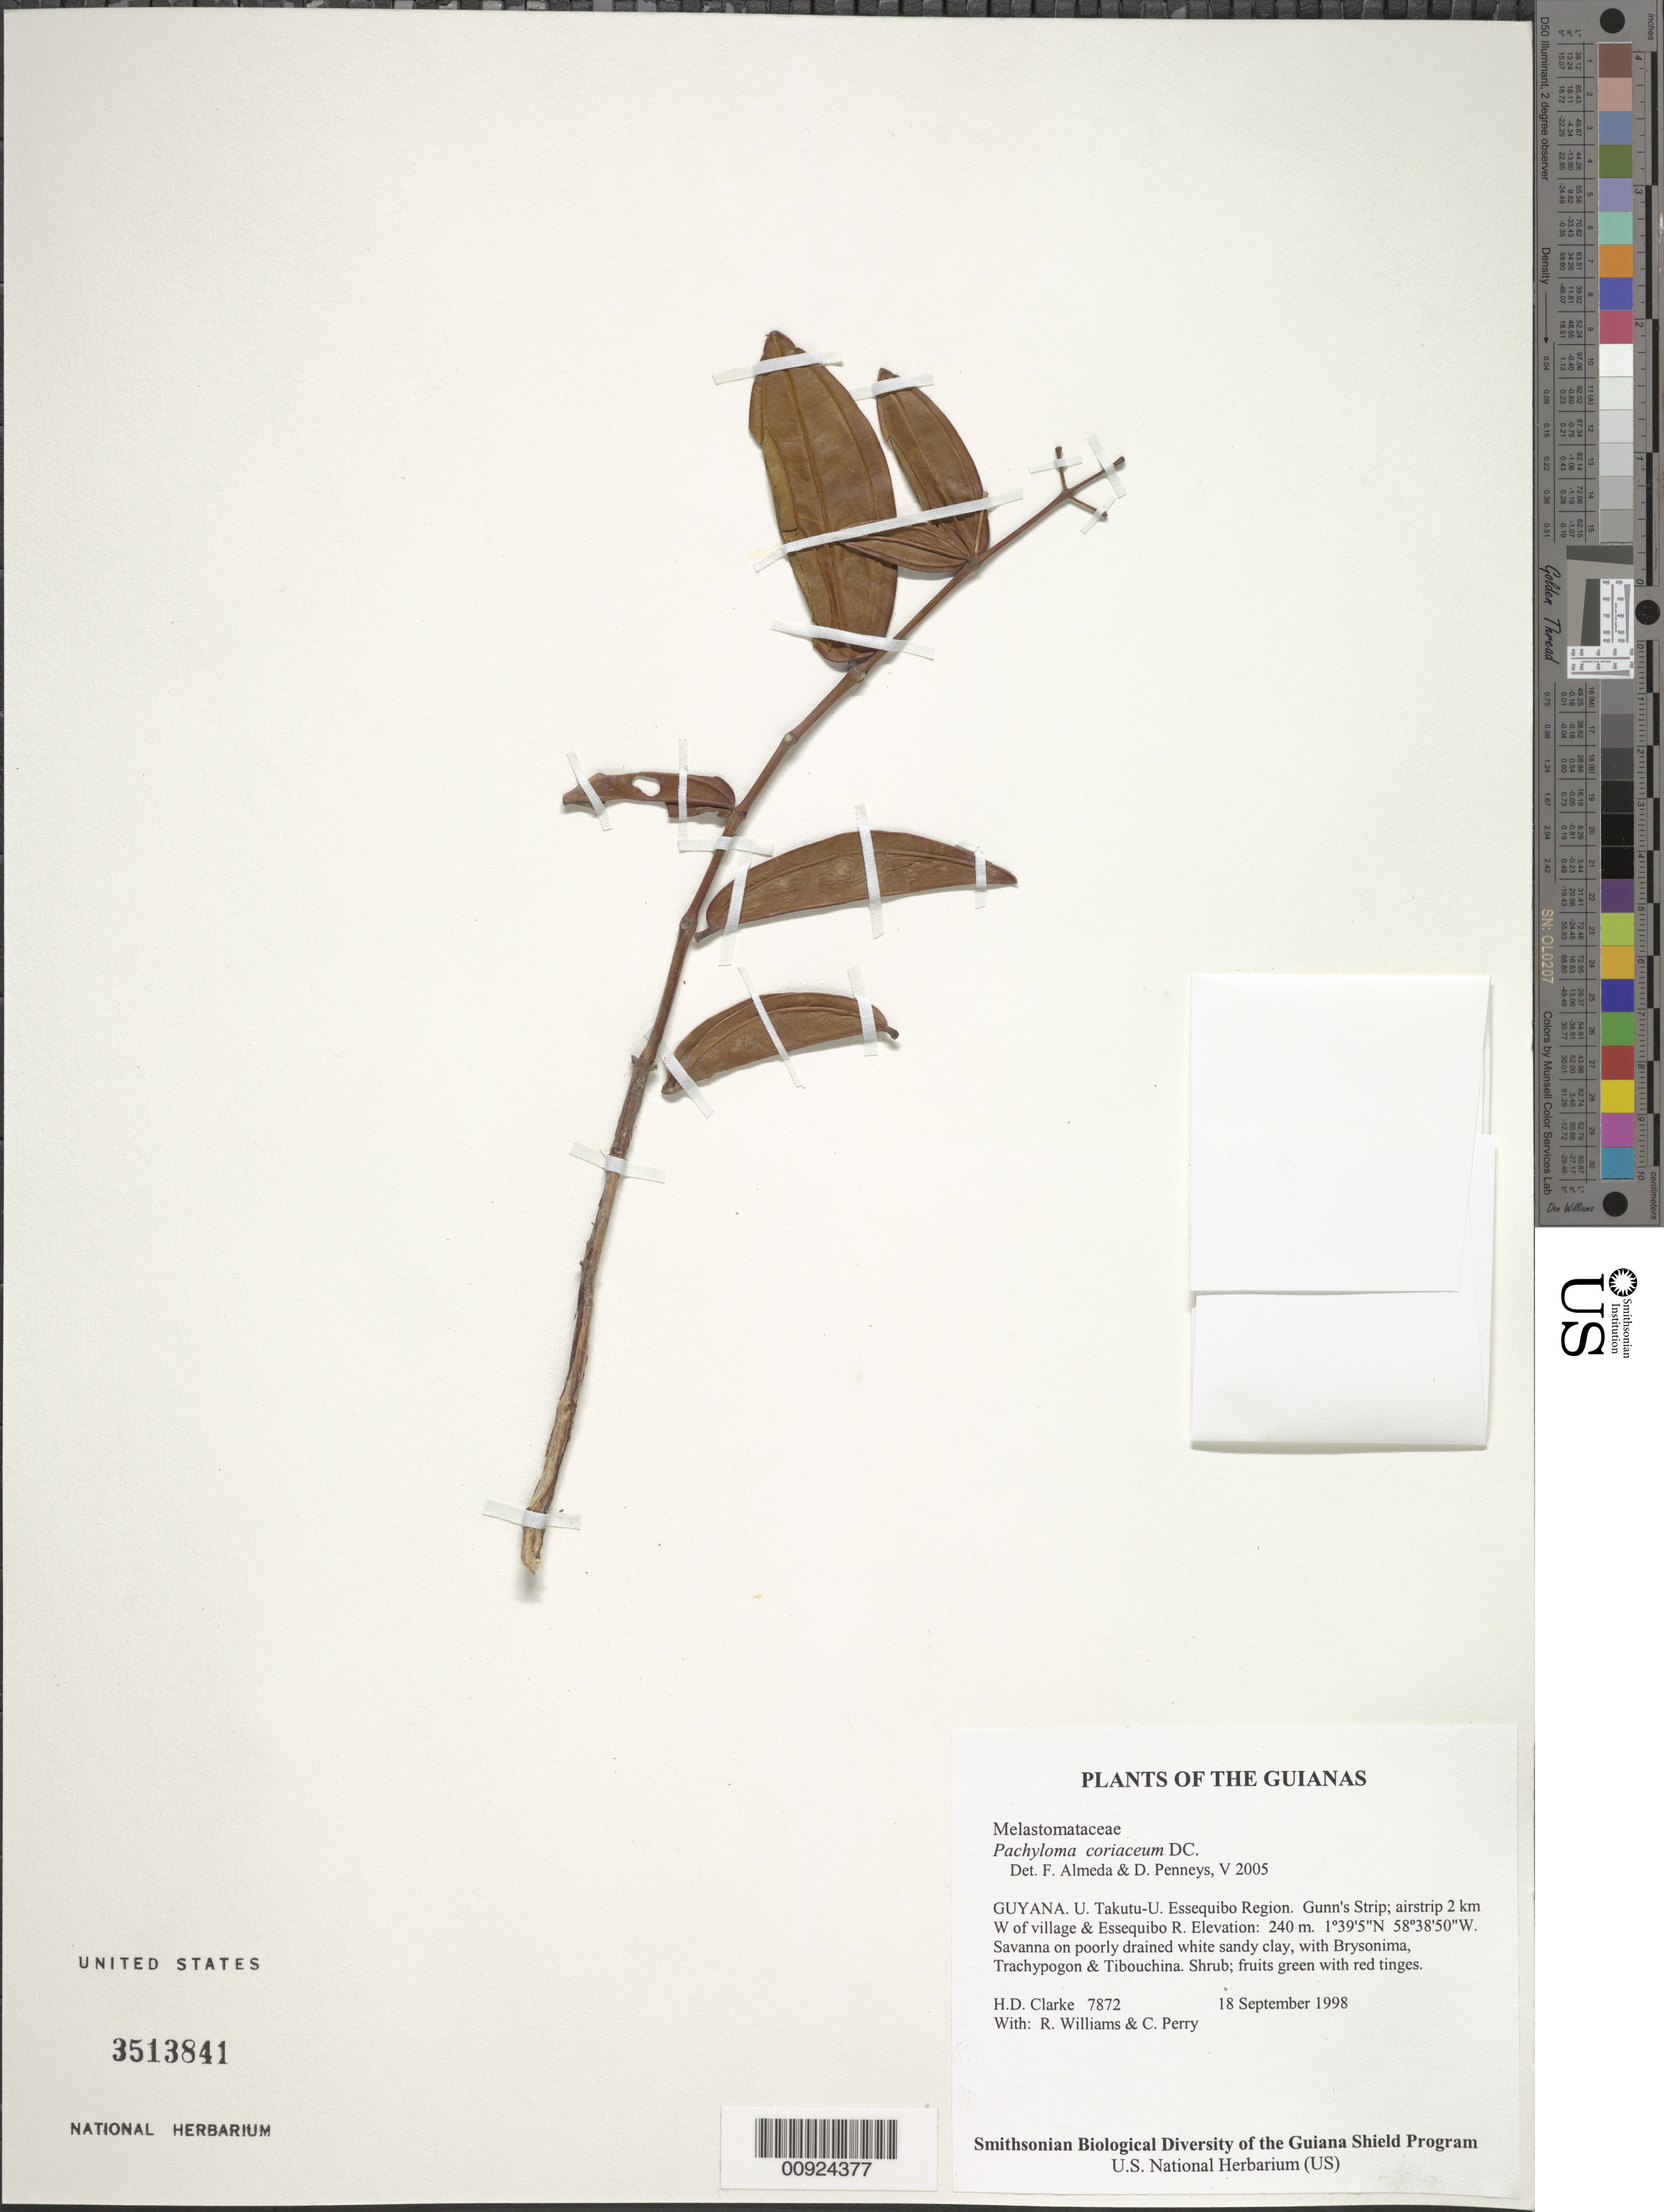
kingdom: Plantae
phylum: Tracheophyta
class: Magnoliopsida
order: Myrtales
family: Melastomataceae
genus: Pachyloma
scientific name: Pachyloma coriaceum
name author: DC.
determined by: Almeda, F.; Penneys, D. S.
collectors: H. D. Clarke, R. Williams & C. Perry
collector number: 7872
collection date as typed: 18 September 1998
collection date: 1998-09-18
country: Guyana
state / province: U. Takutu-U. Essequibo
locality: Gunn's Strip; airstrip 2 km W of village & Essequibo R.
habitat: Savanna on poorly drained white sandy clay, with Brysonima, Trachypogon & Tibouchina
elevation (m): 240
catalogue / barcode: US 3513841